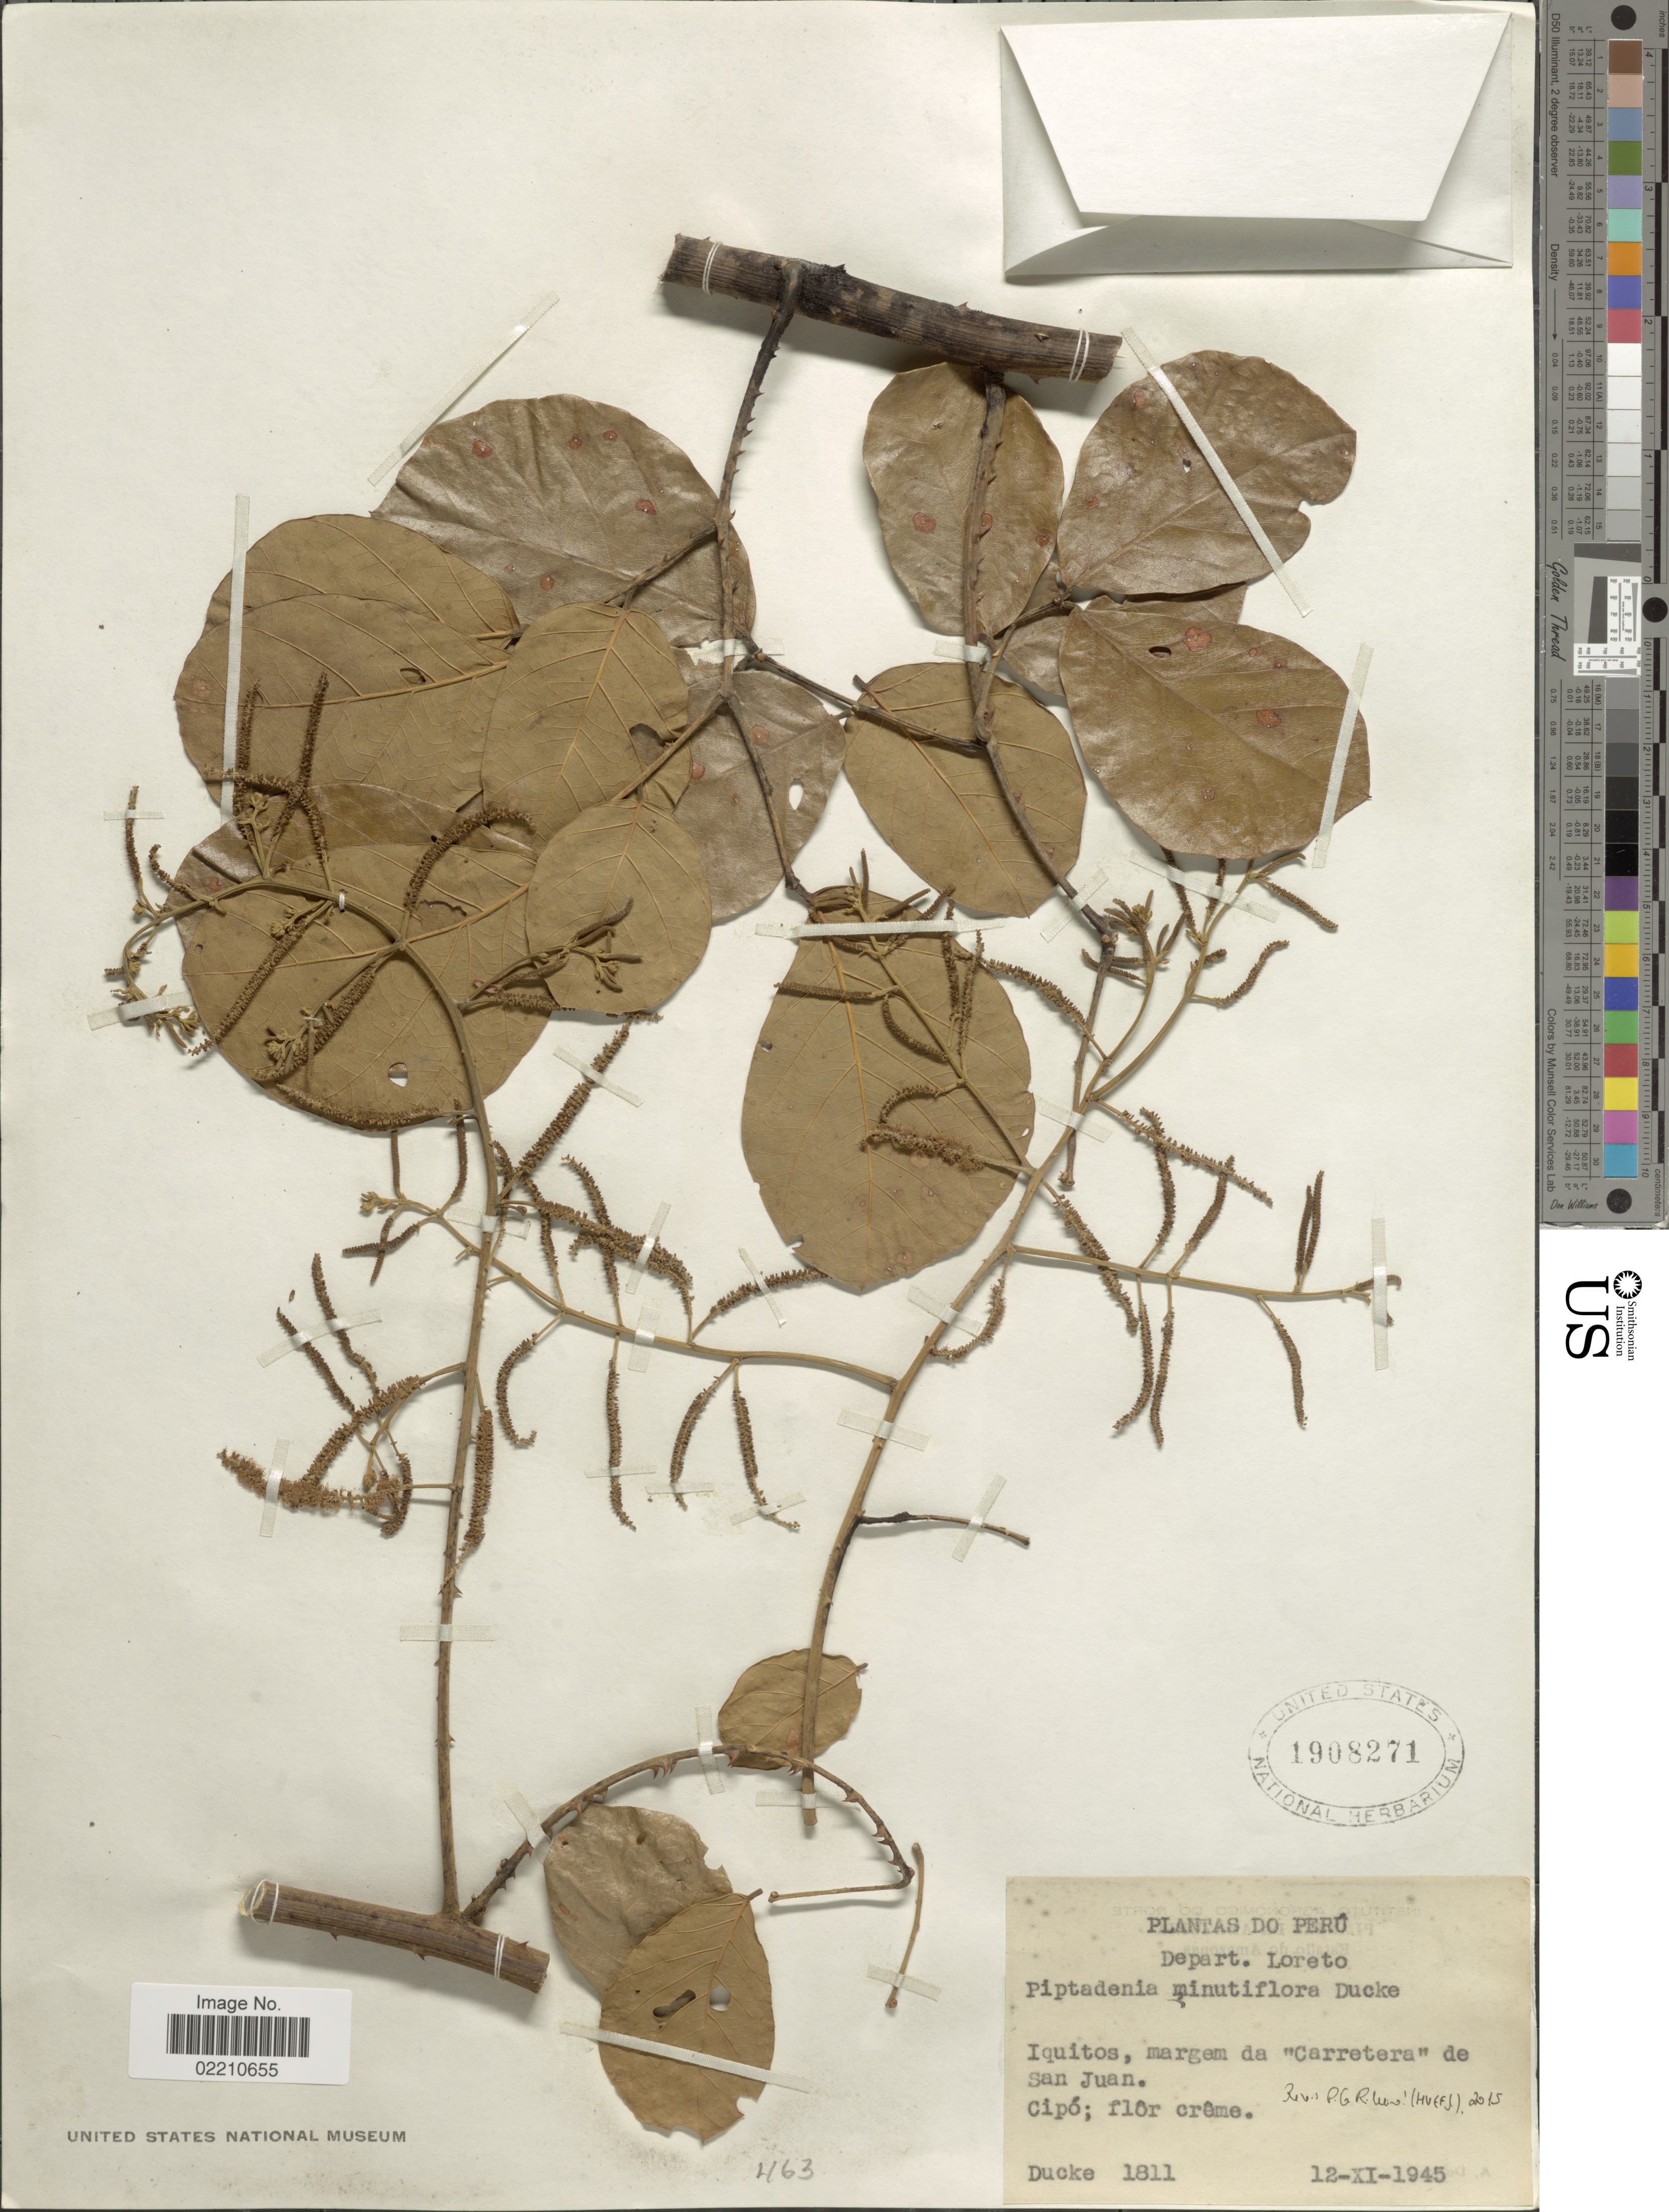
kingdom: Plantae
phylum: Tracheophyta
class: Magnoliopsida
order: Fabales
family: Fabaceae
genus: Piptadenia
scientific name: Piptadenia minutiflora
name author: Ducke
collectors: A. Ducke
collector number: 1811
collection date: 1945-11-12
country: Peru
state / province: Loreto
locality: Depart. Loreto, Iquitos, margem da Carretera de San Juan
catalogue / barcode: US 1908271